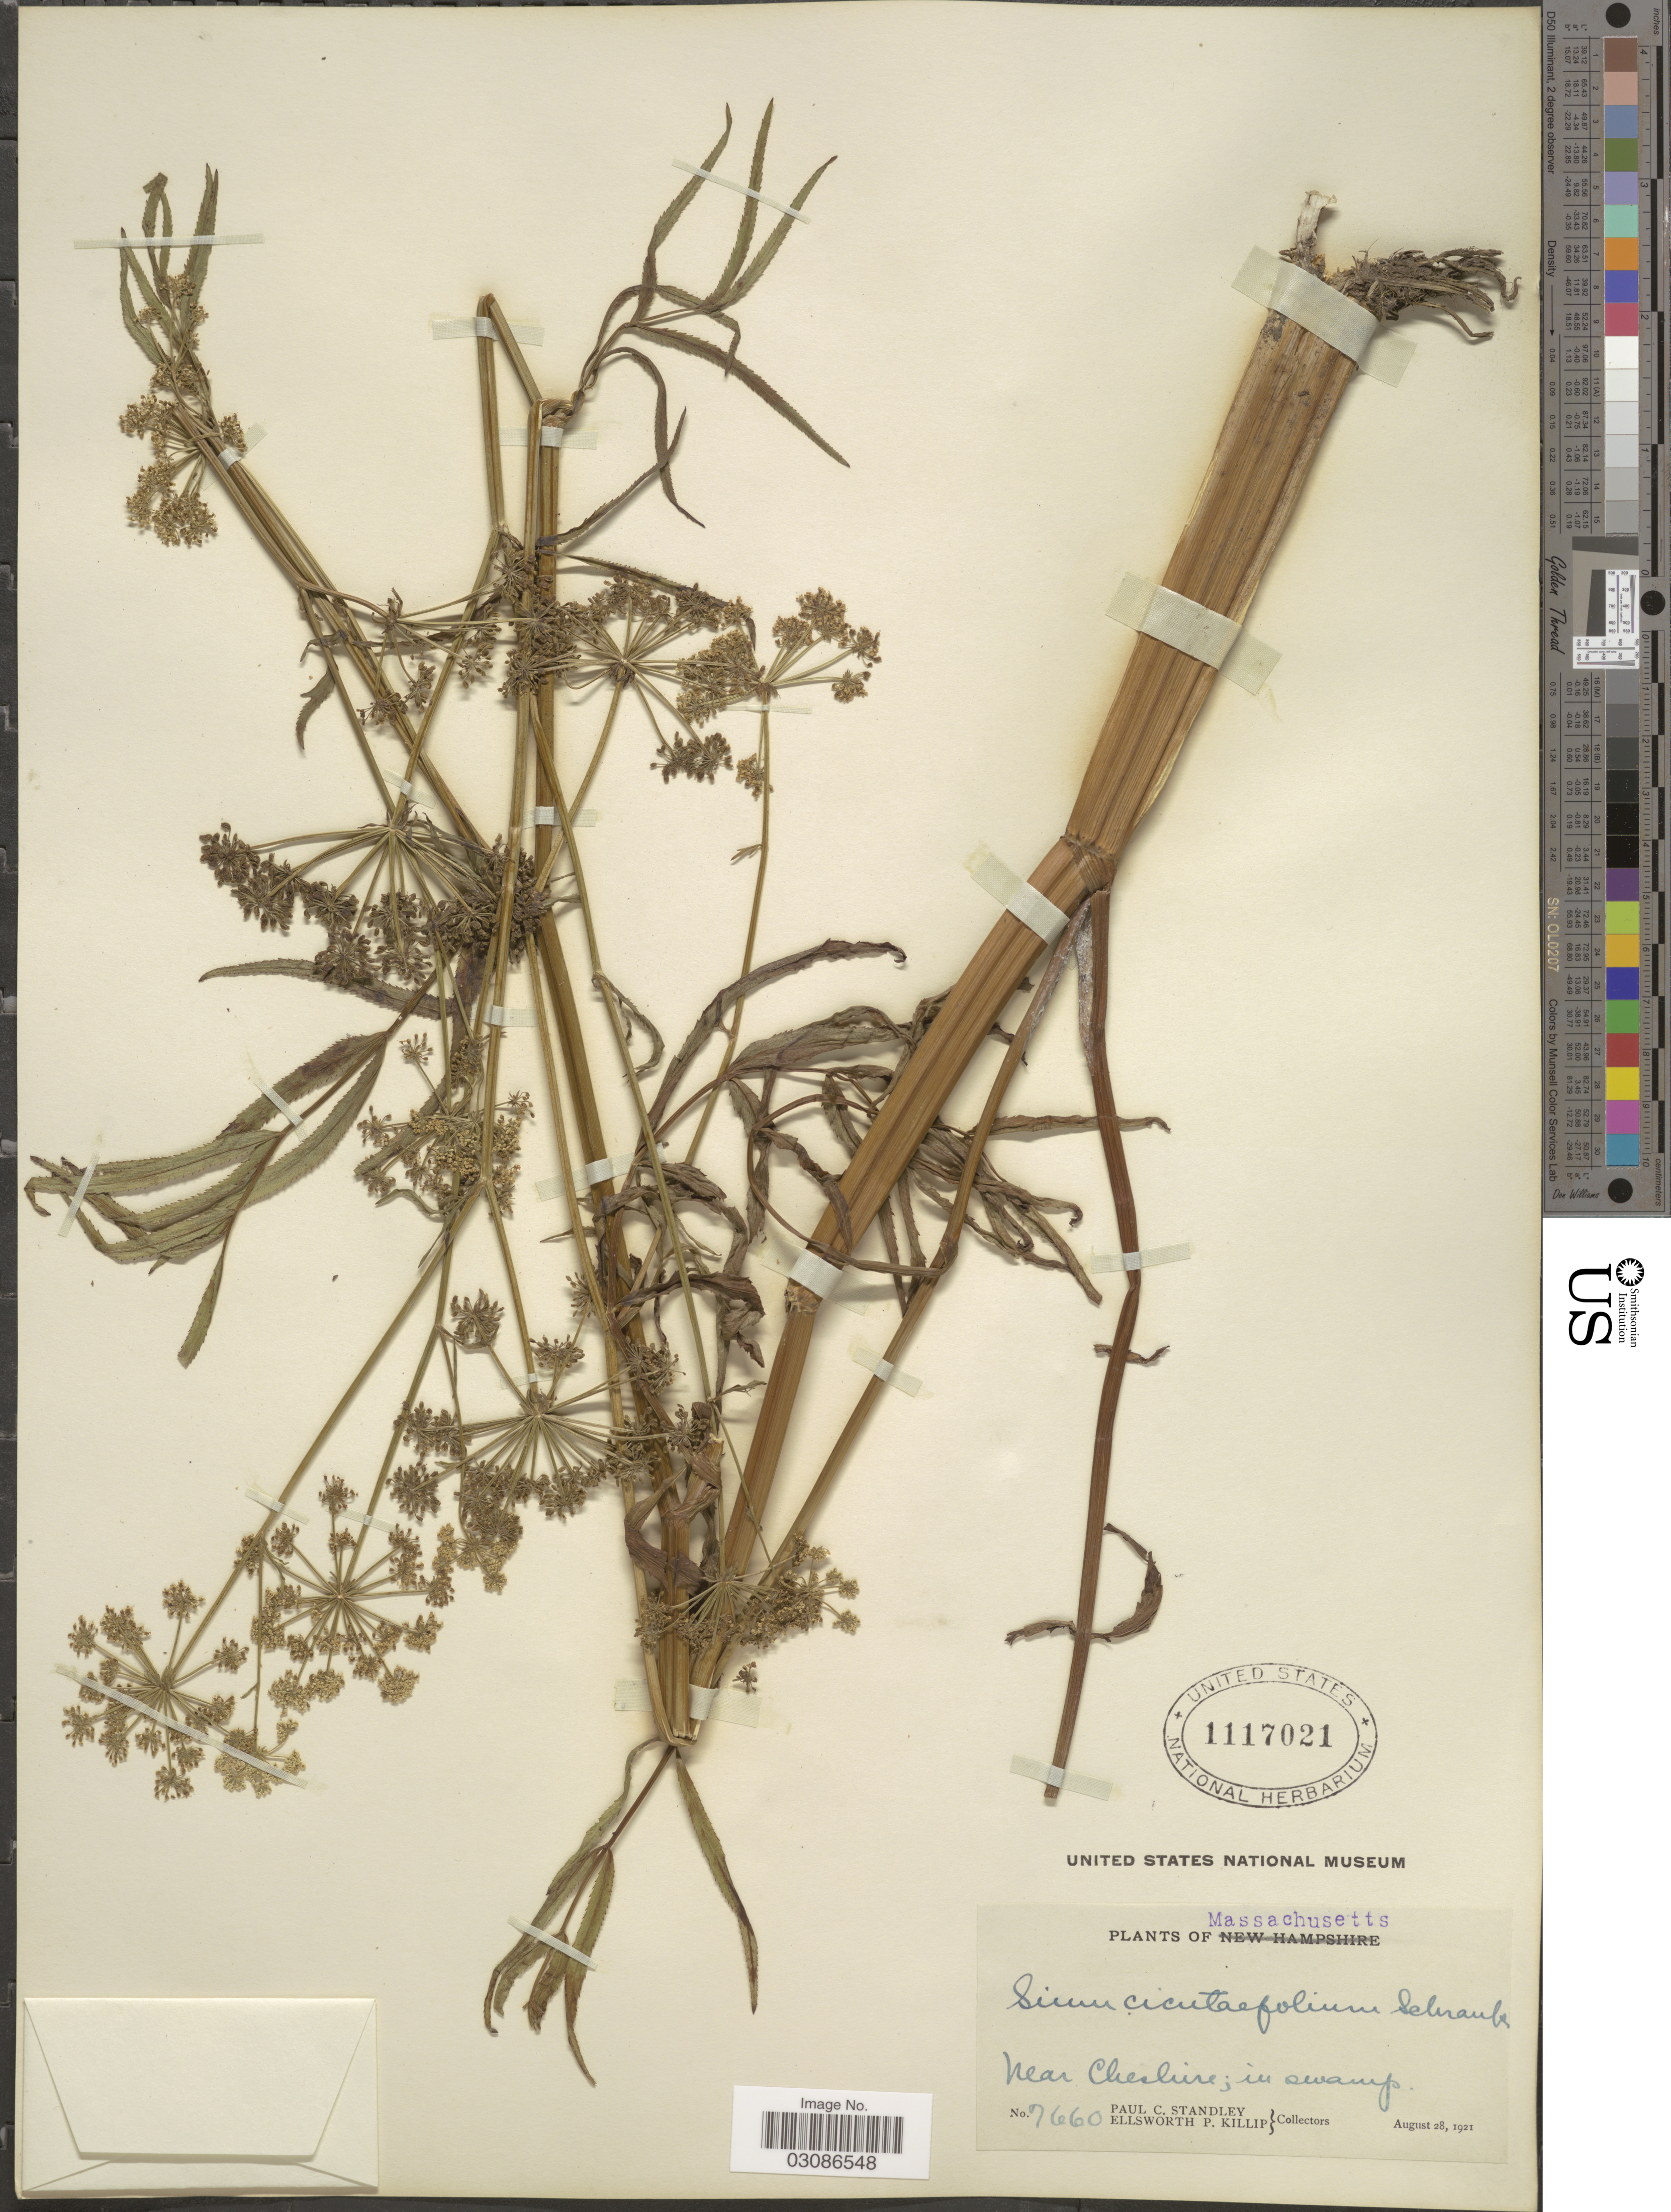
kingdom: Plantae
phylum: Tracheophyta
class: Magnoliopsida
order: Apiales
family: Apiaceae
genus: Sium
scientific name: Sium suave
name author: Walter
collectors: P. C. Standley & E. P. Killip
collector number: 7660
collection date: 1921-08-28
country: United States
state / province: Massachusetts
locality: Near Cheshire; in swamp.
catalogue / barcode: US 1117021